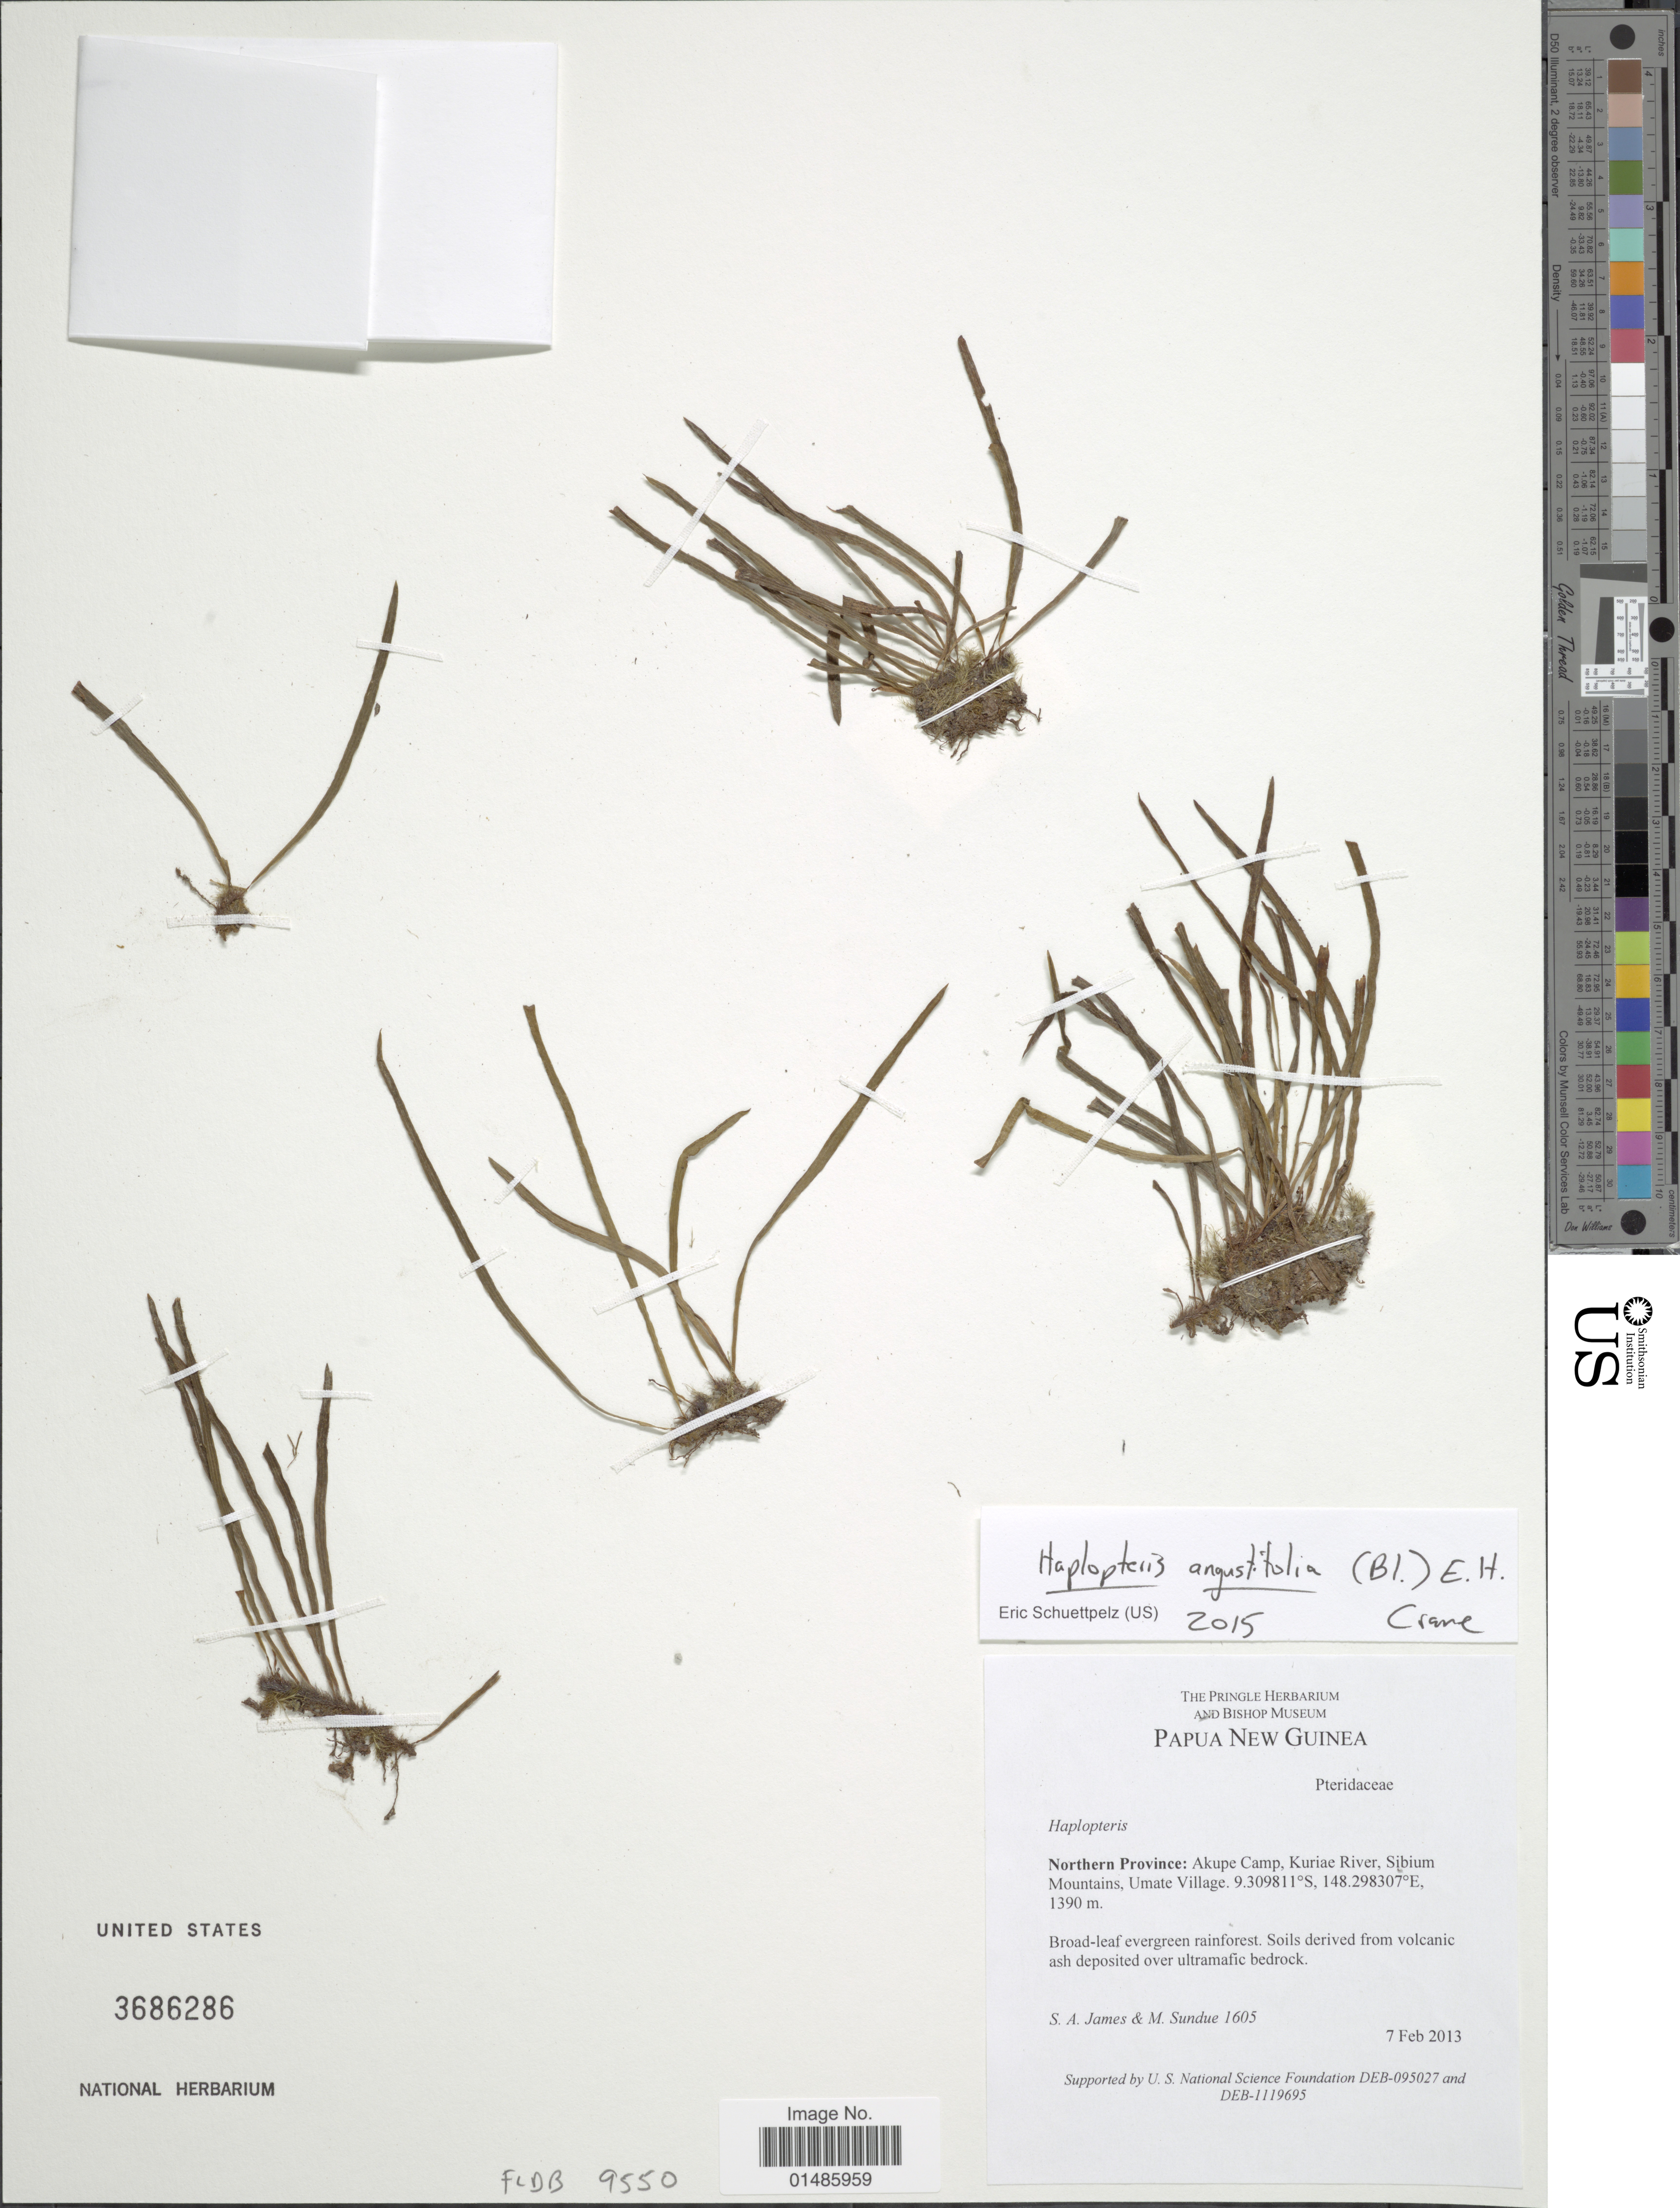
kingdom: Plantae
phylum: Tracheophyta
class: Polypodiopsida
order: Polypodiales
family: Pteridaceae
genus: Haplopteris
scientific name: Haplopteris angustifolia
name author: (Blume) E.H. Crane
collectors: S. James & M. Sundue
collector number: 1605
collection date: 2013-02-07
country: Papua New Guinea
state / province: Northern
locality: Akupe Camp, Kuriae River, Sibium Mountains, Umate Village.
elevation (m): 1390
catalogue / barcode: US 3686286